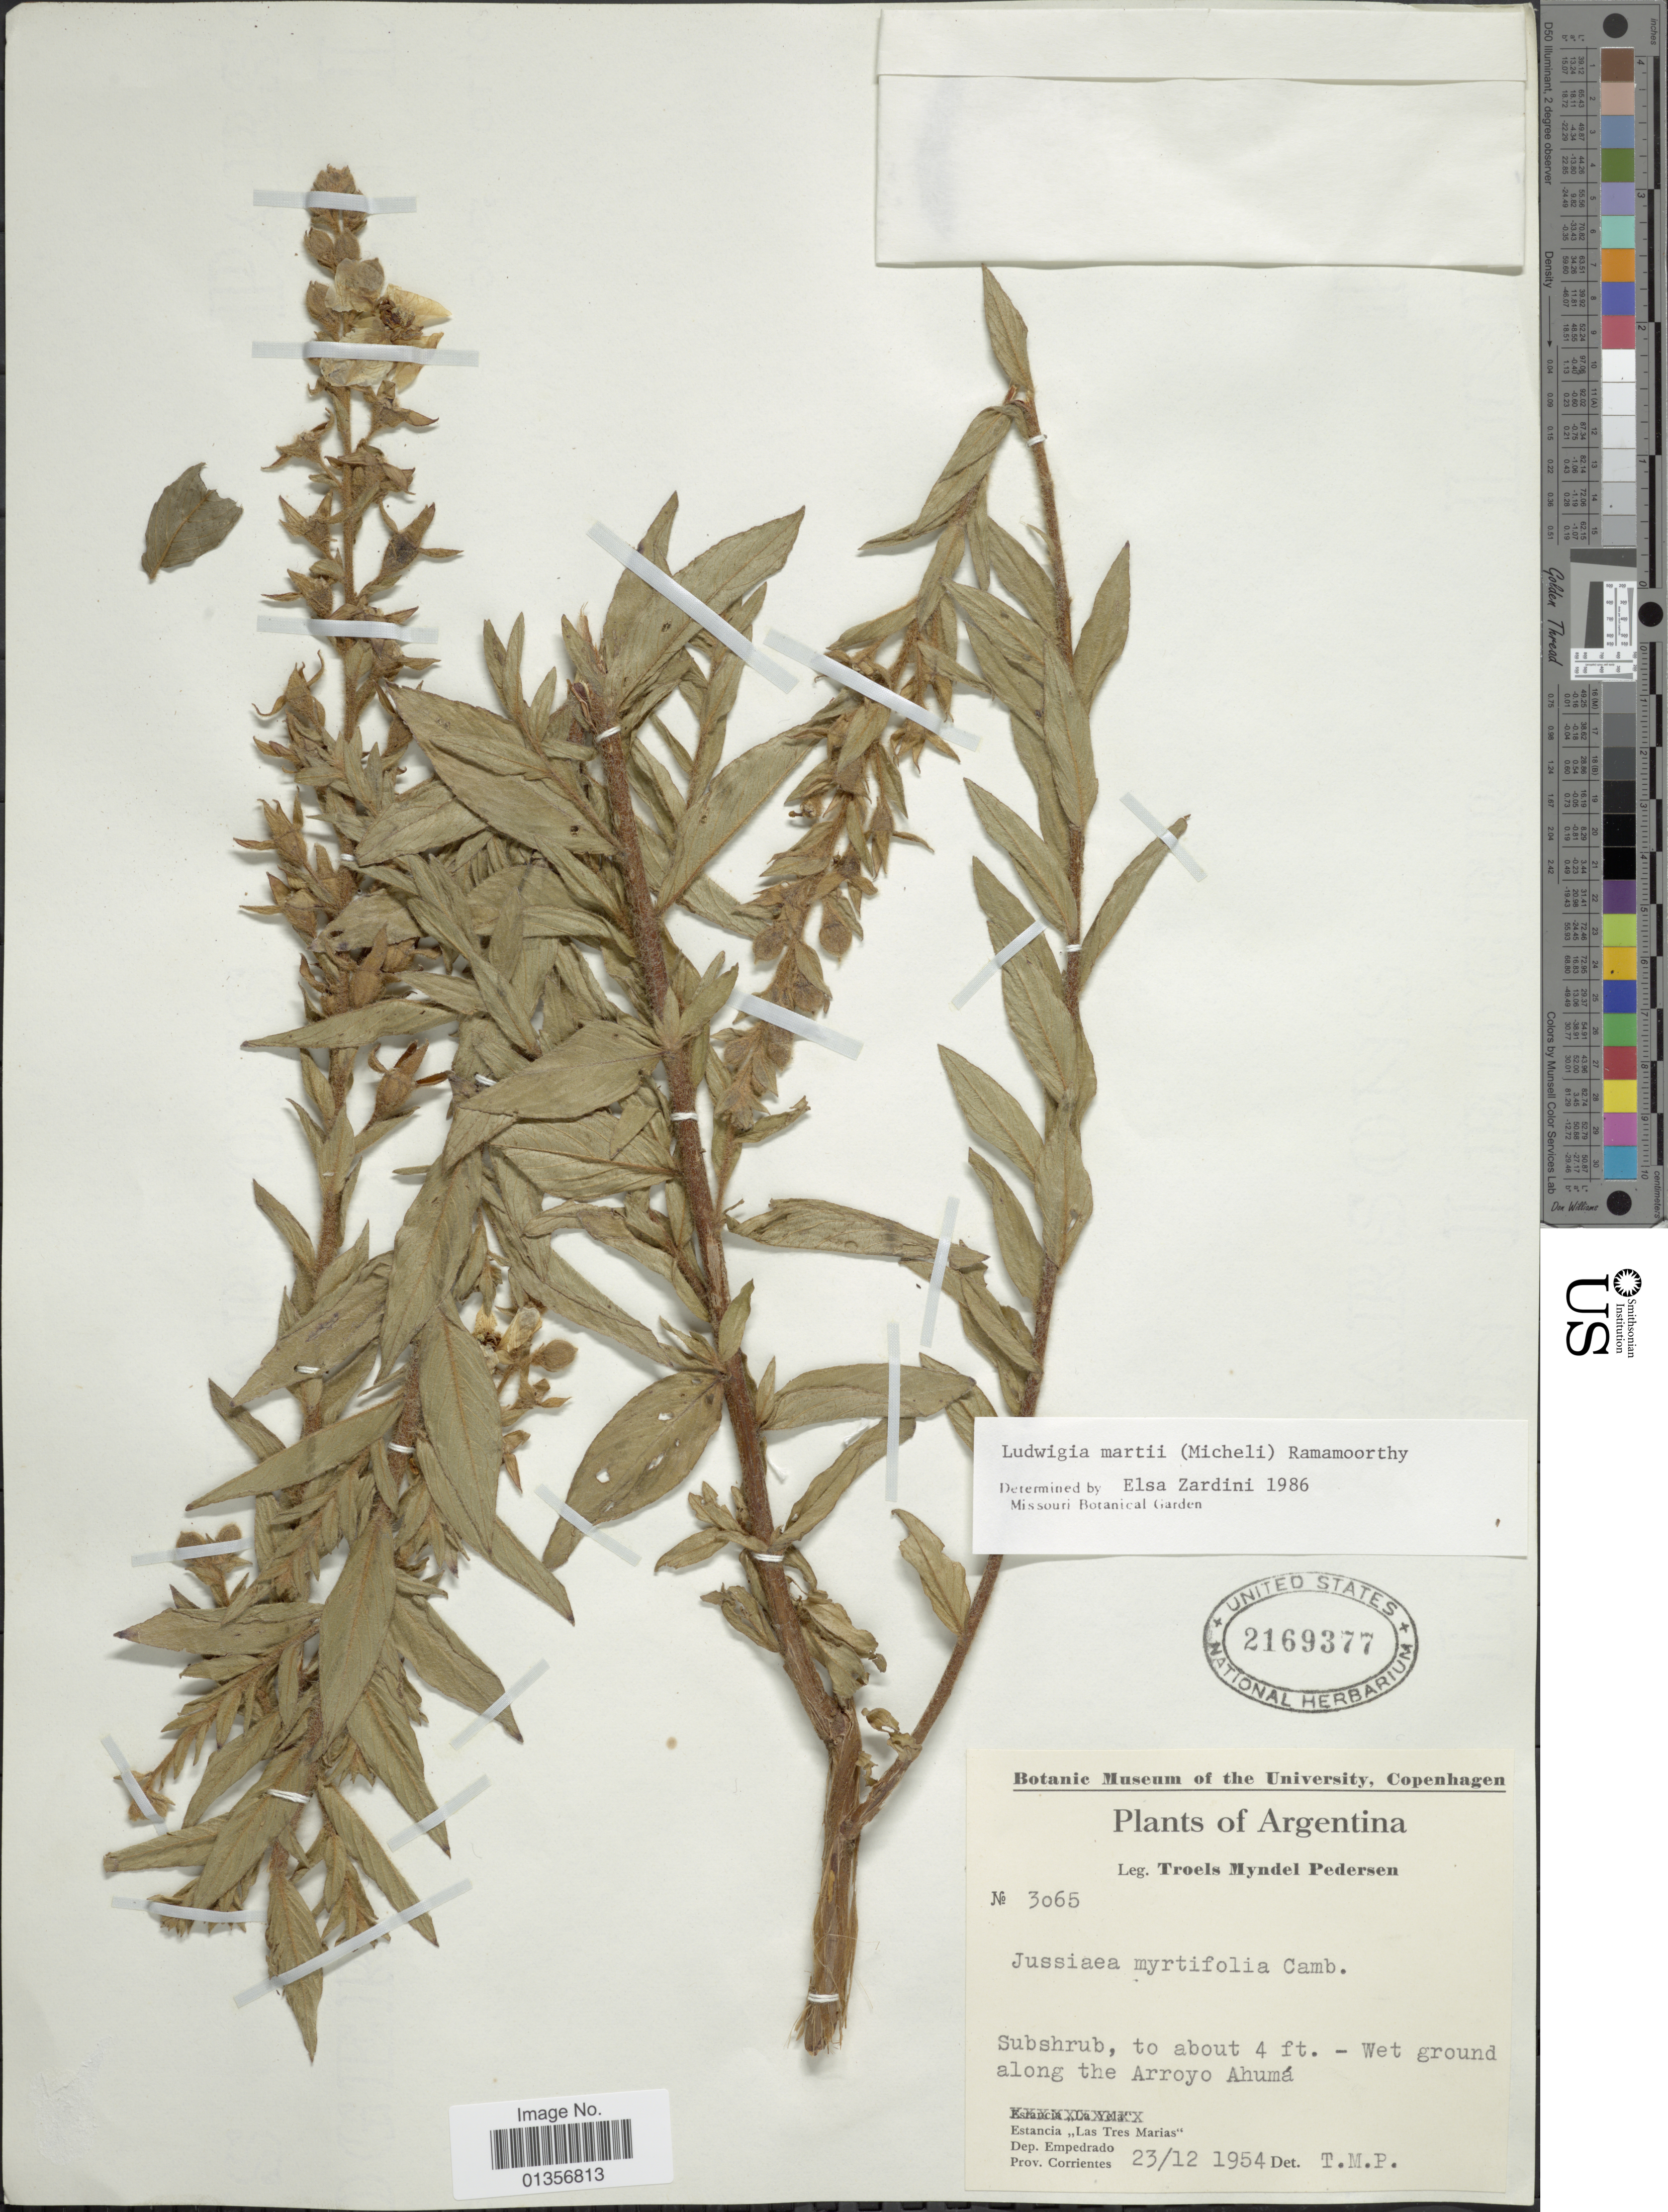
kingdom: Plantae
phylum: Tracheophyta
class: Magnoliopsida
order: Myrtales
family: Onagraceae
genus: Ludwigia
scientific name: Ludwigia martii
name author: (Micheli) Ramamoorthy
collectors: T. Pederson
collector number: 3065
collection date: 1954-12-23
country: Argentina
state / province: Corrientes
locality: Estancia "Las Tres Marias", Dep. Empedrado, wet ground along the Arroyo Ahumá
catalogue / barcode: US 2169377